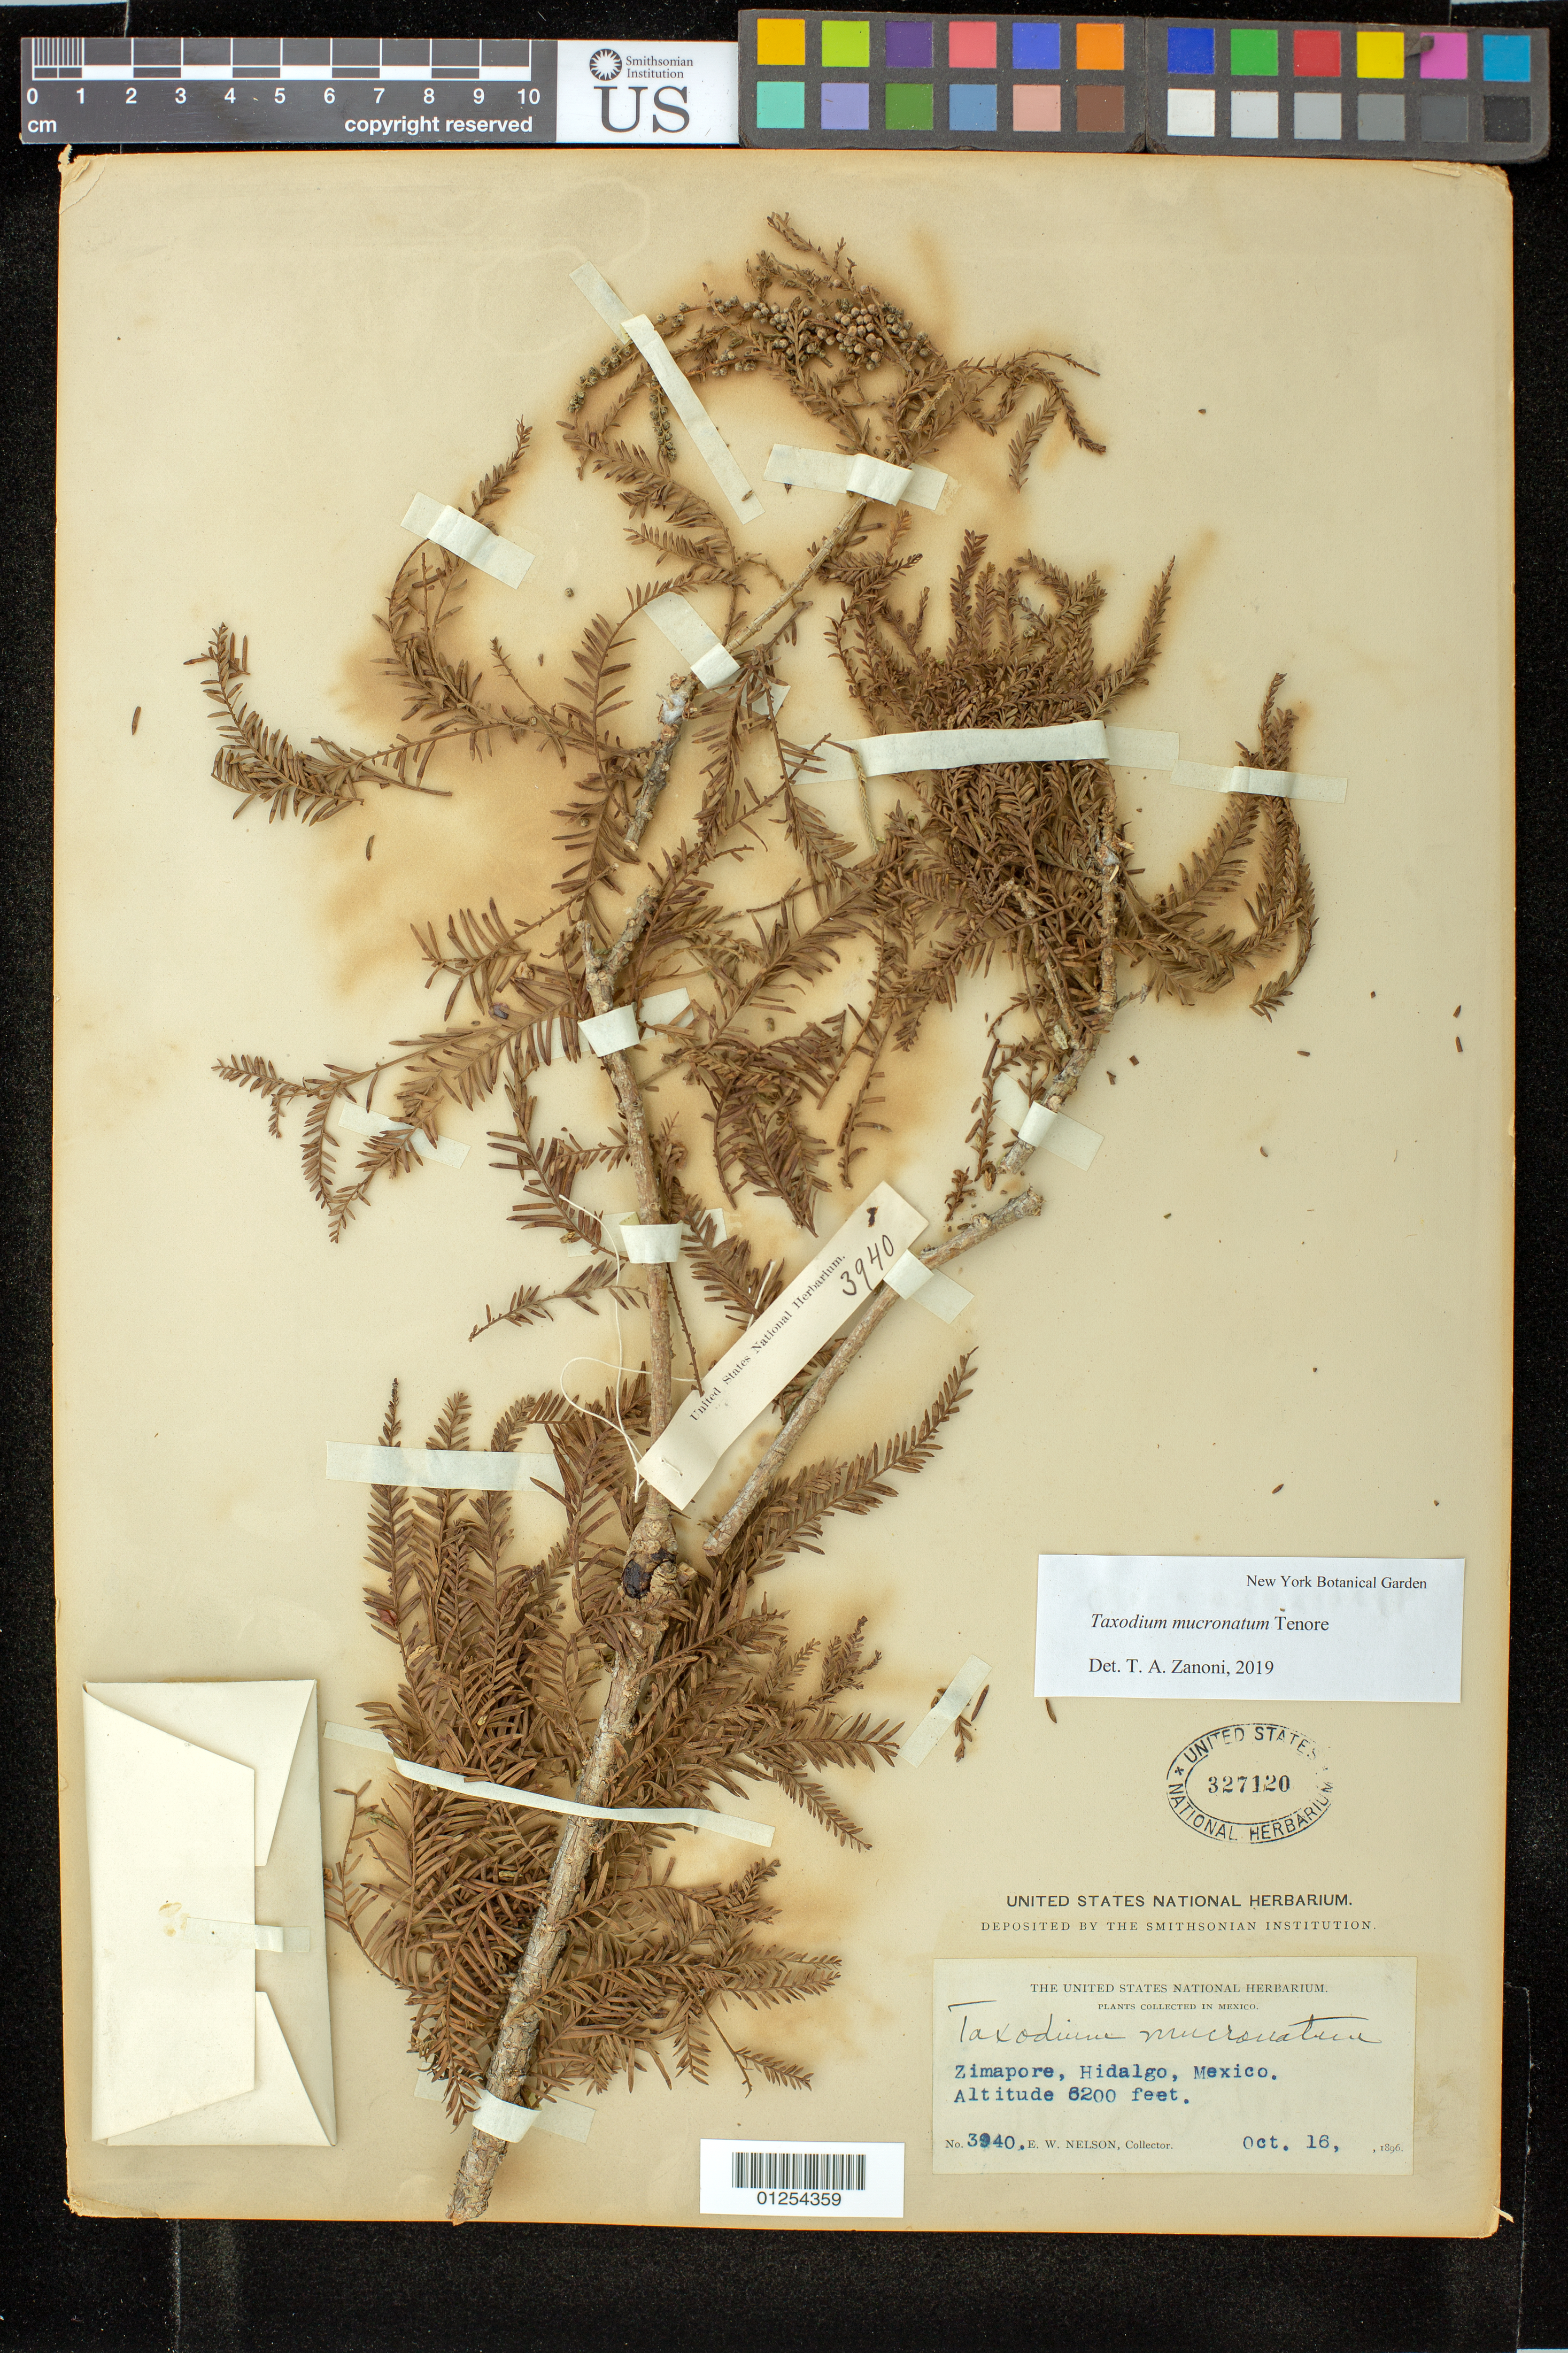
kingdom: Plantae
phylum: Tracheophyta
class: Pinopsida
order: Pinales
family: Cupressaceae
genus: Taxodium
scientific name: Taxodium mucronatum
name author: Ten.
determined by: Zanoni, T. A., (NY), New York Botanical Garden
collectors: E. W. Nelson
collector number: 3940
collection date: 1896-10-16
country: Mexico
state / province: Hidalgo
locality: Zimapore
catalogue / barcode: US 327120